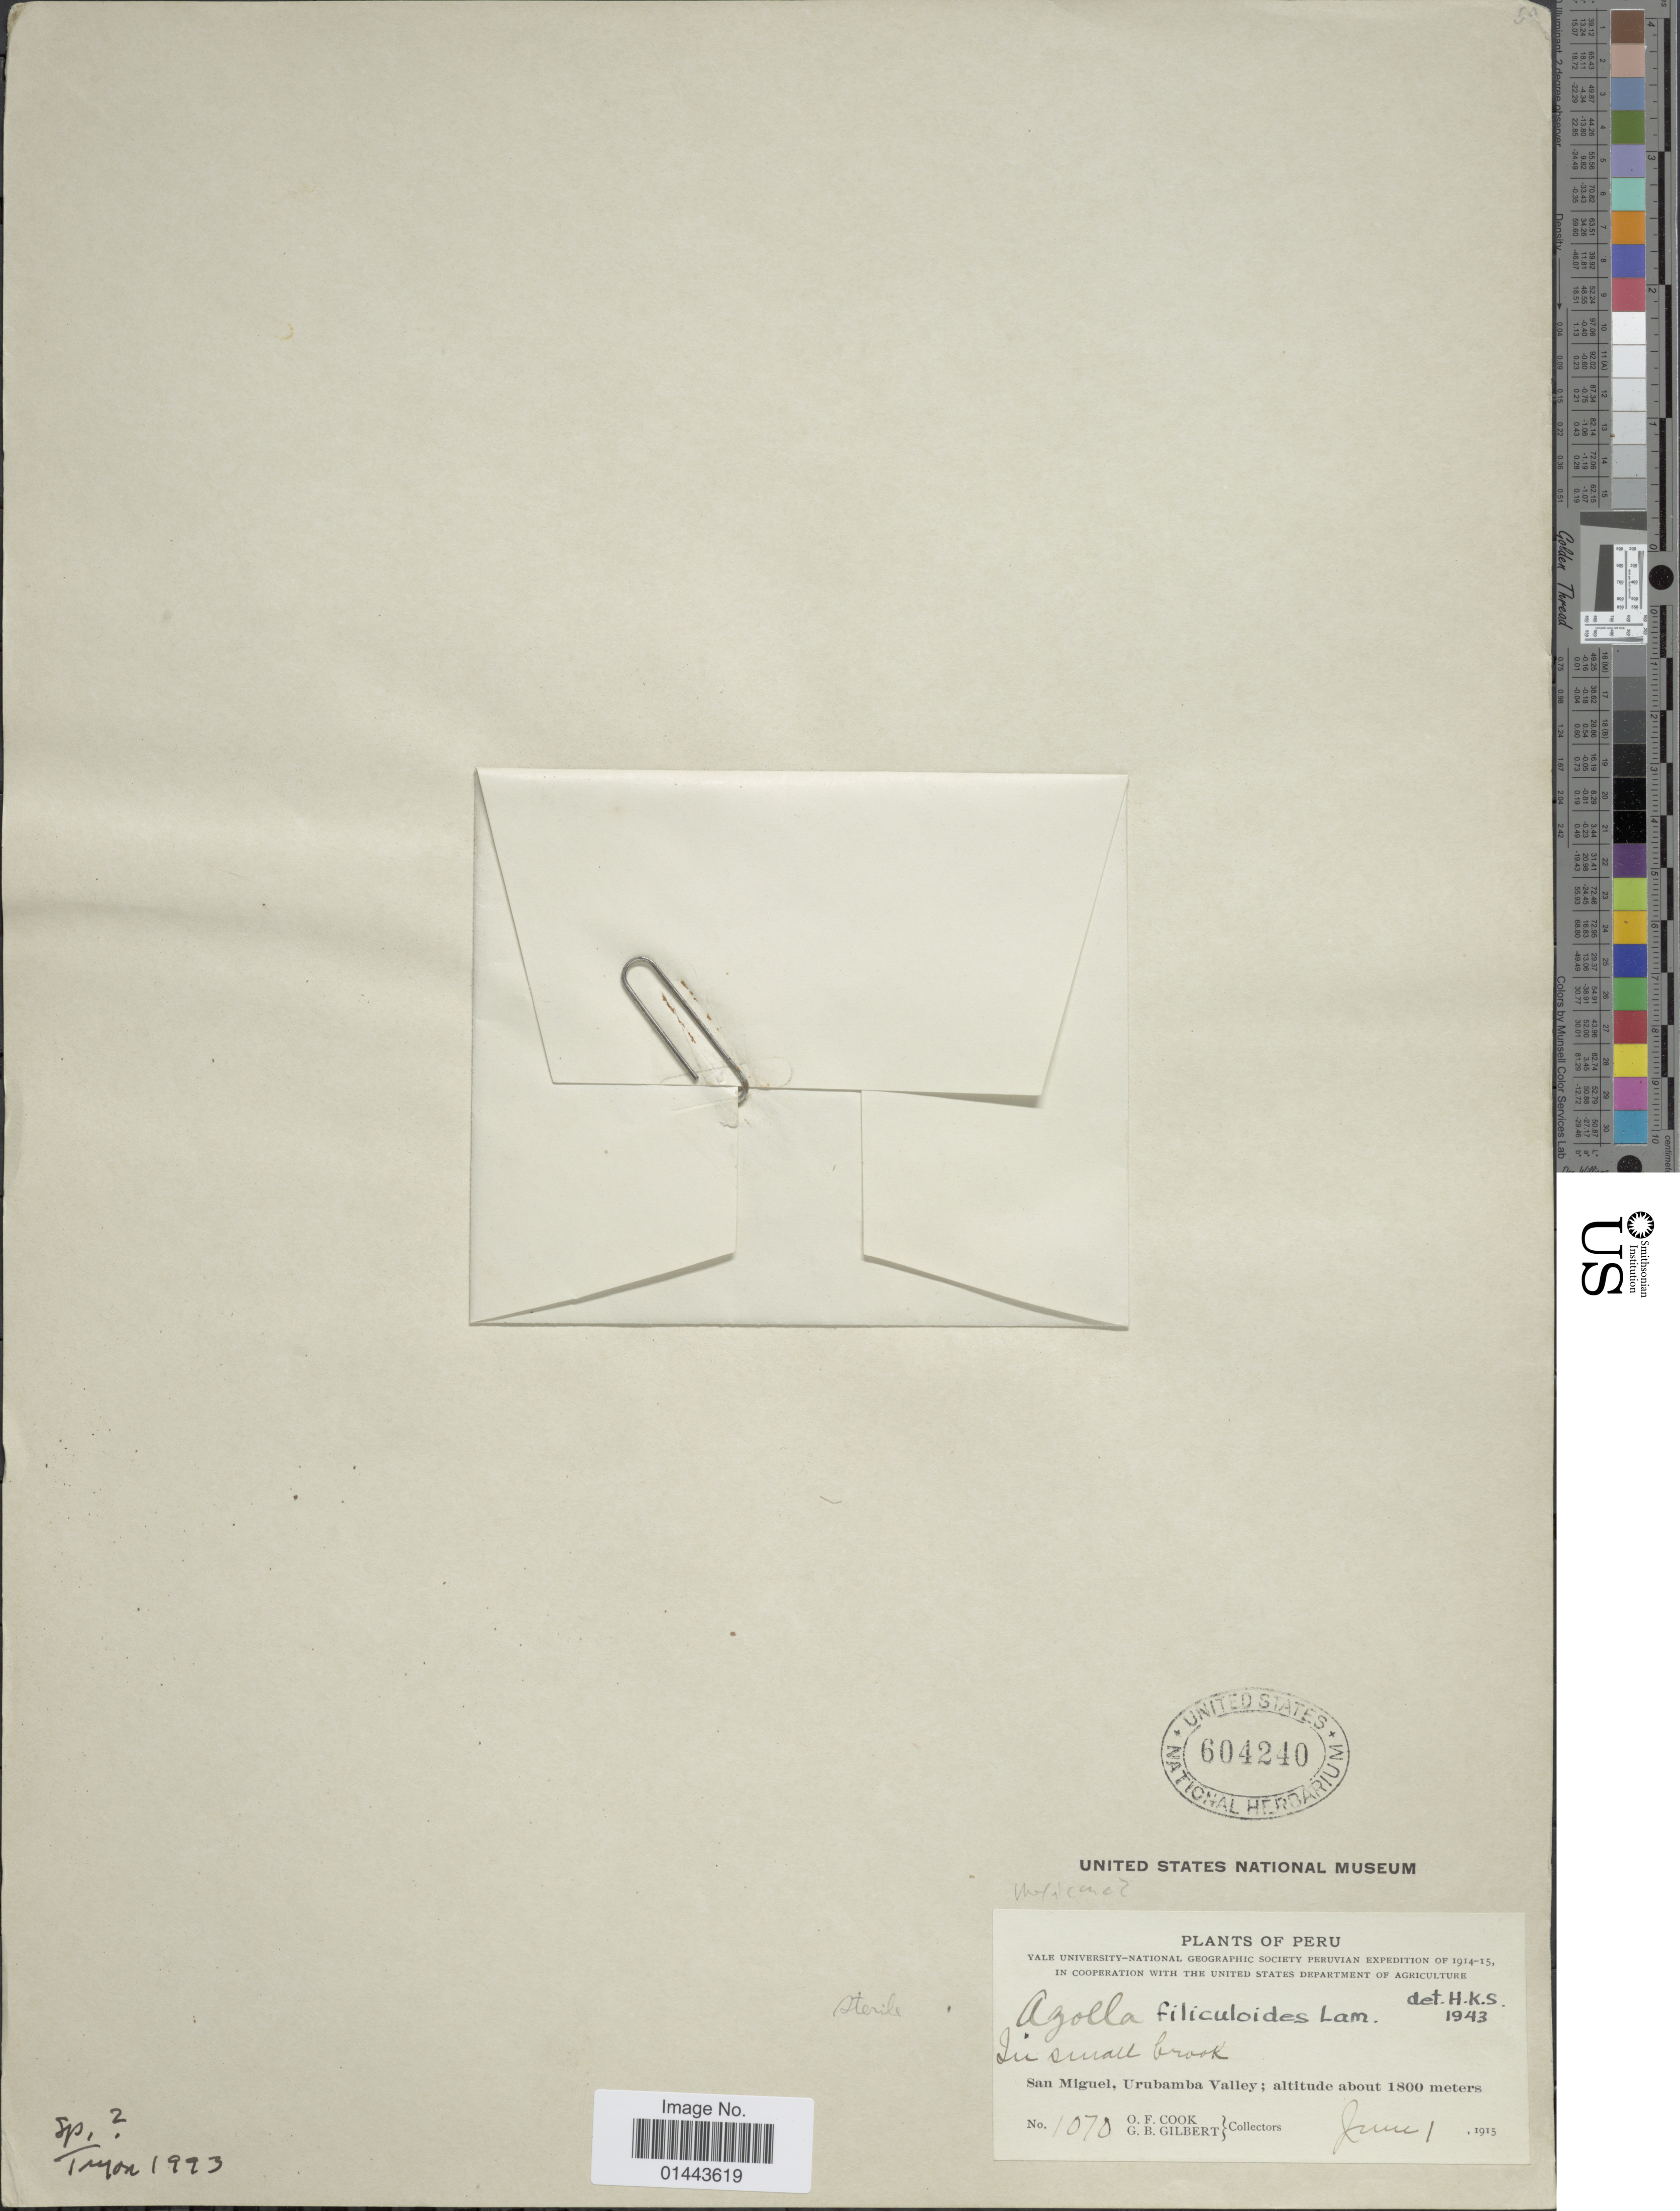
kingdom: Plantae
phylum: Tracheophyta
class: Polypodiopsida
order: Salviniales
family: Salviniaceae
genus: Azolla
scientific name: Azolla mexicana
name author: C. Presl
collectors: O. F. Cook & G. B. Gilbert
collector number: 1070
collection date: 1915-06-01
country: Peru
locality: San Miguel, Urabamba Valley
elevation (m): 1800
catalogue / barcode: US 604240